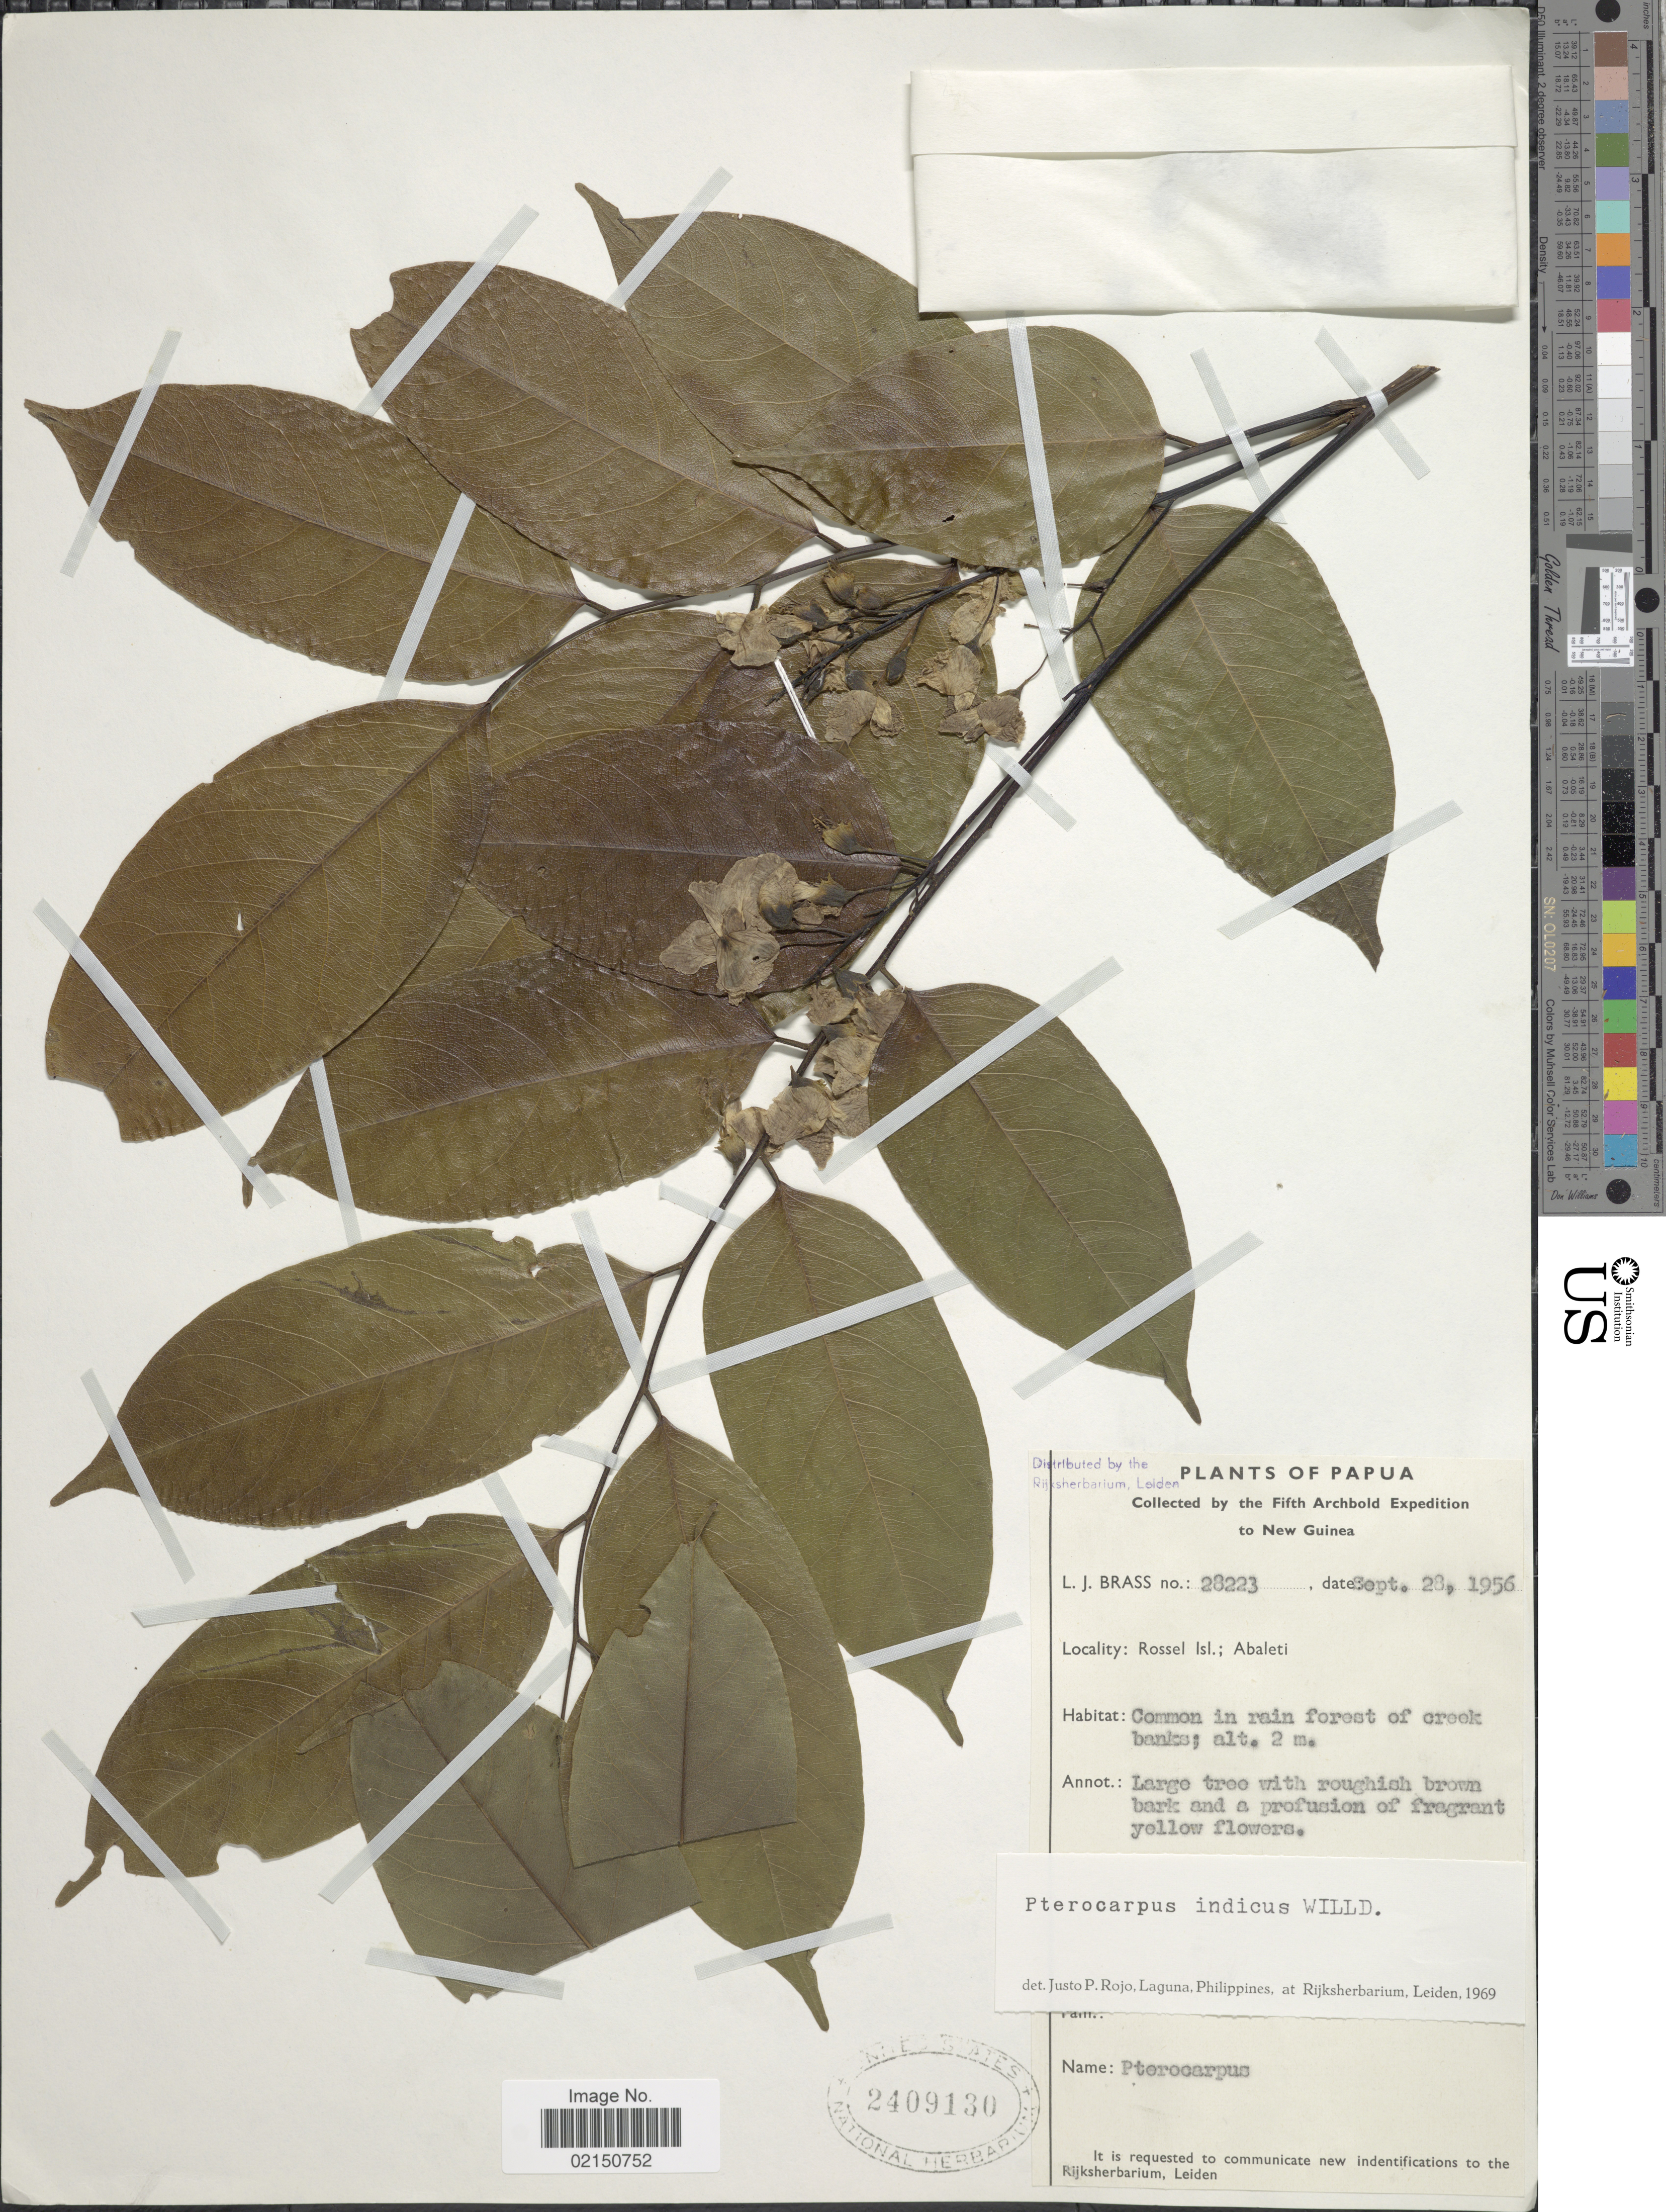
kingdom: Plantae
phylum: Tracheophyta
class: Magnoliopsida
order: Fabales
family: Fabaceae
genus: Pterocarpus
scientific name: Pterocarpus indicus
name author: Willd.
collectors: L. J. Brass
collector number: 28223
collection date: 1956-09-28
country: Papua New Guinea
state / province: Milne Bay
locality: Papua. New Guinea. Rossel Isl.; Abaleti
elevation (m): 2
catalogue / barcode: US 2409130